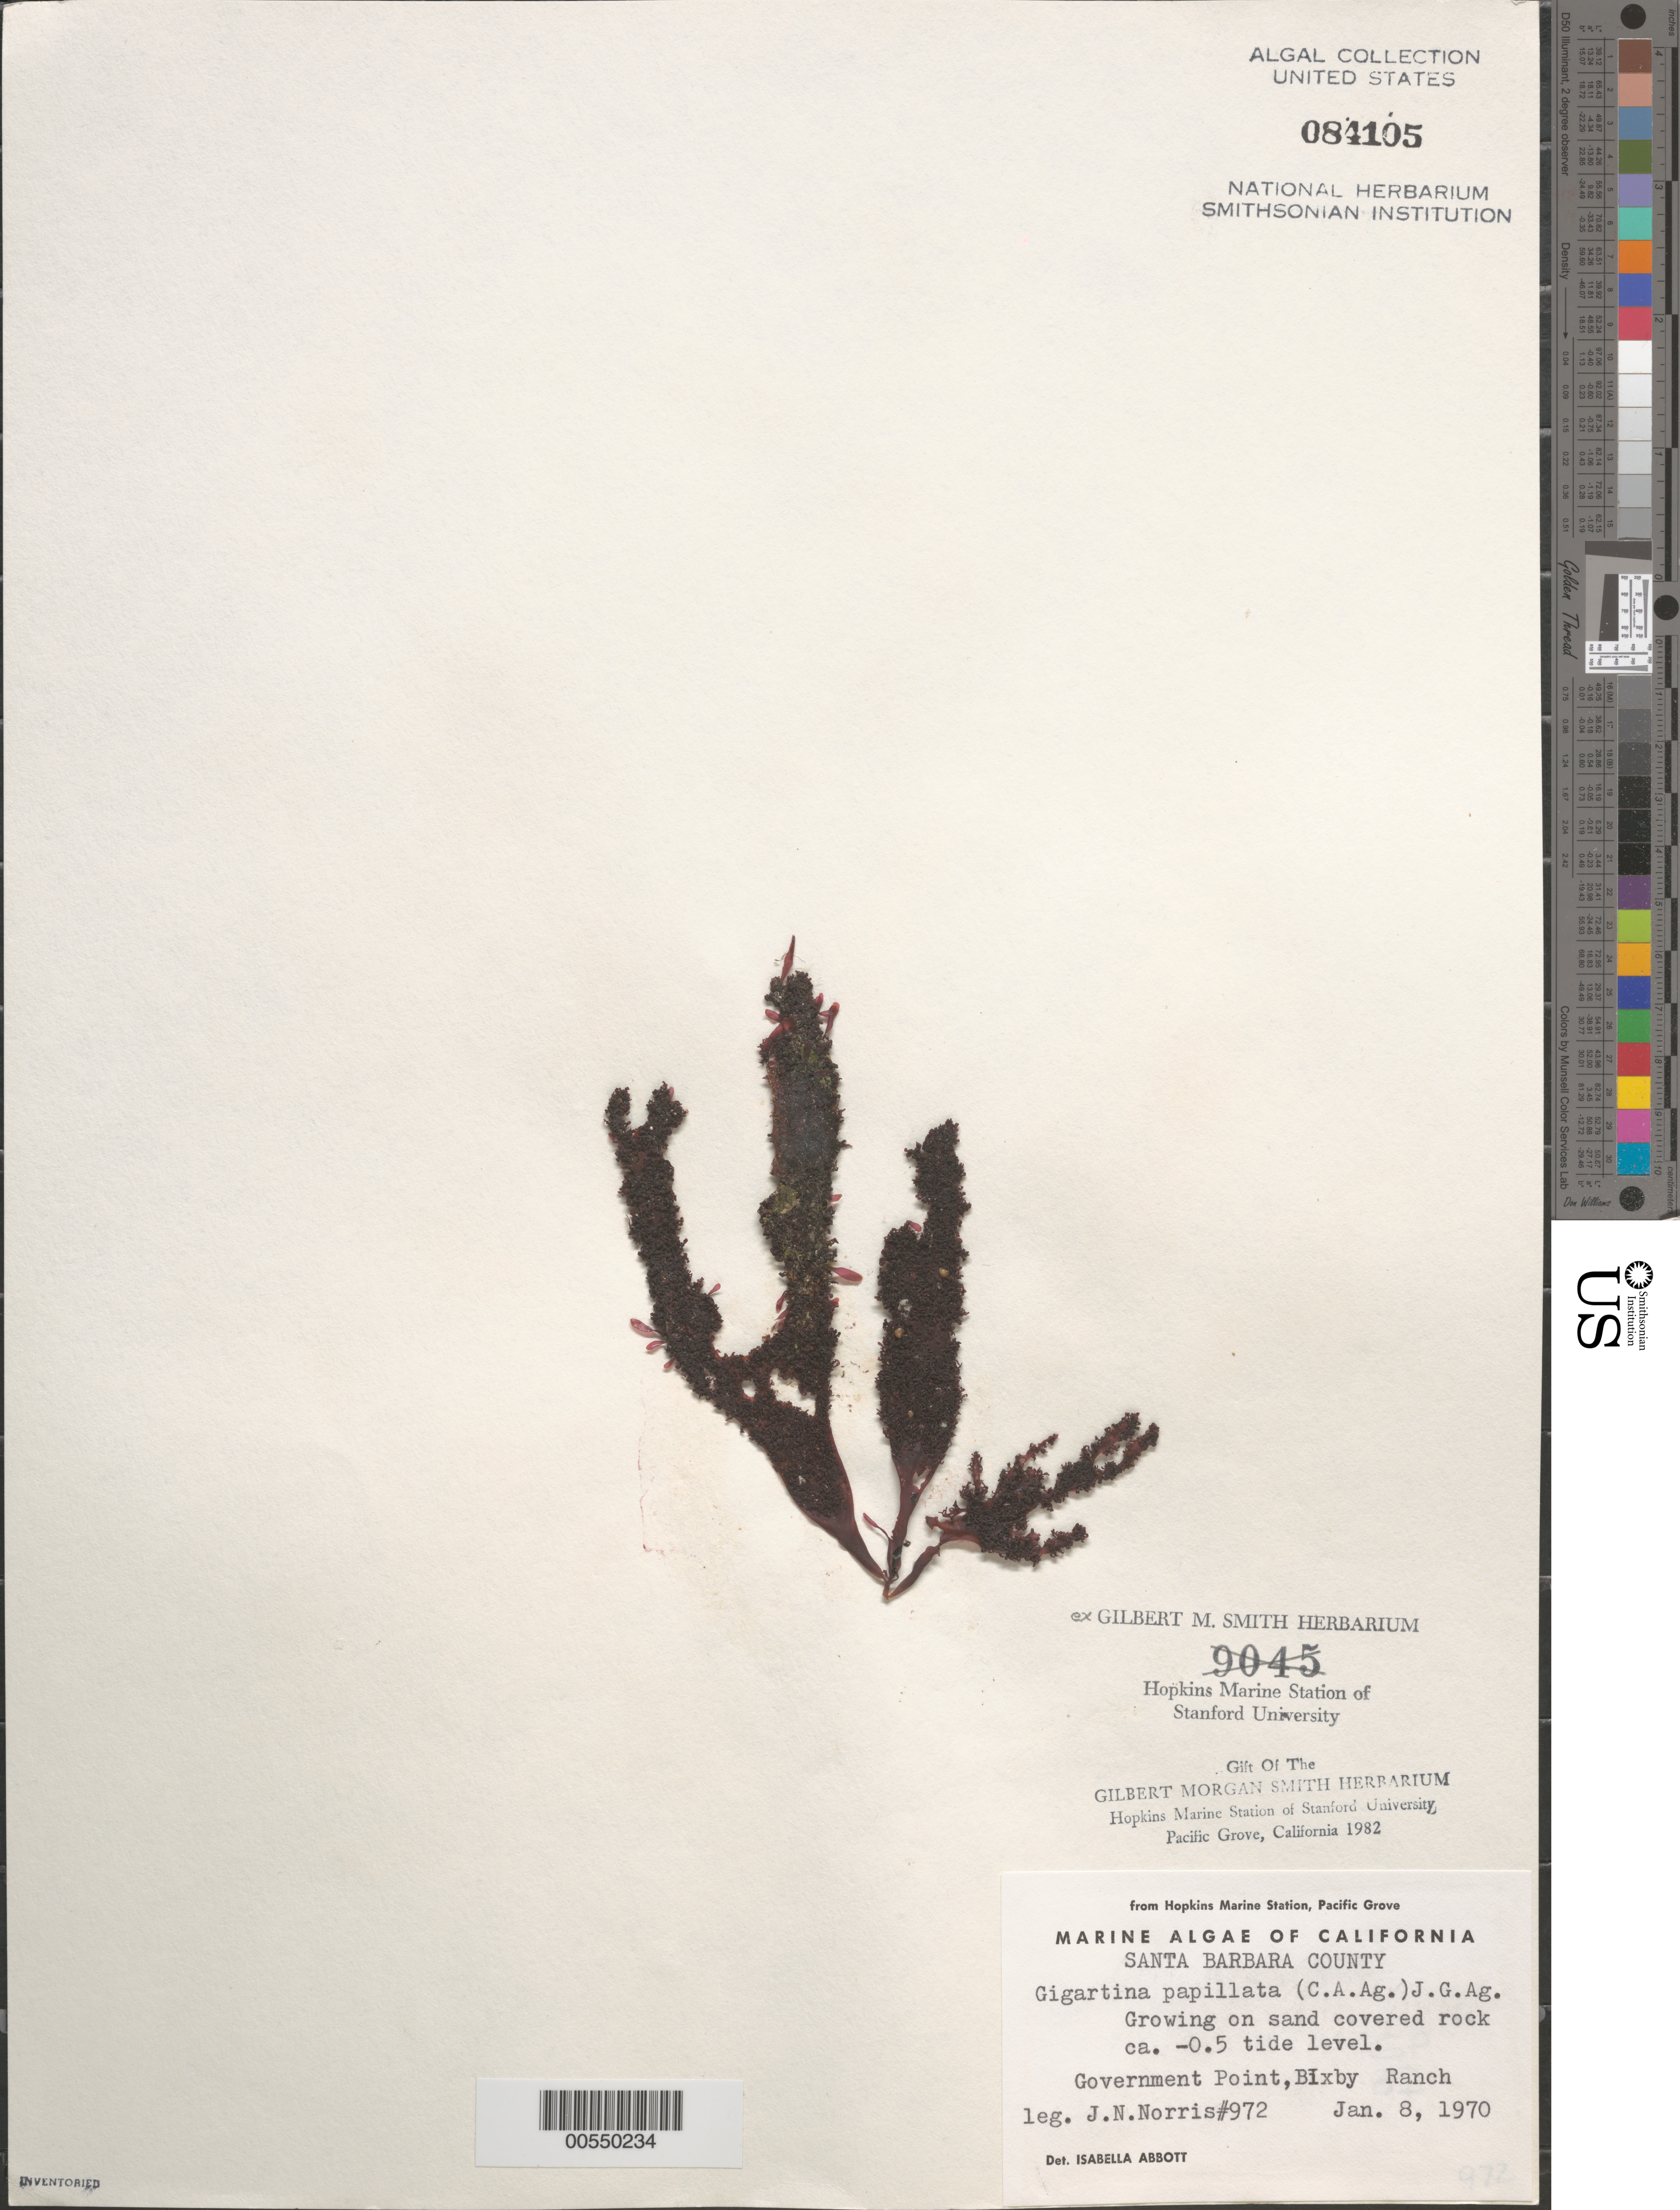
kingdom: Plantae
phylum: Rhodophyta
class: Florideophyceae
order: Gigartinales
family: Phyllophoraceae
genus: Mastocarpus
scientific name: Mastocarpus papillatus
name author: (C. Agardh) Kütz.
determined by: Algae name updating Project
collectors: J. N. Norris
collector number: JN-972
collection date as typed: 08 Jan 1970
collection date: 1970-01-08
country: United States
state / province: California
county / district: Santa Barbara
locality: Government Point, Bixby Ranch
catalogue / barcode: US 84105